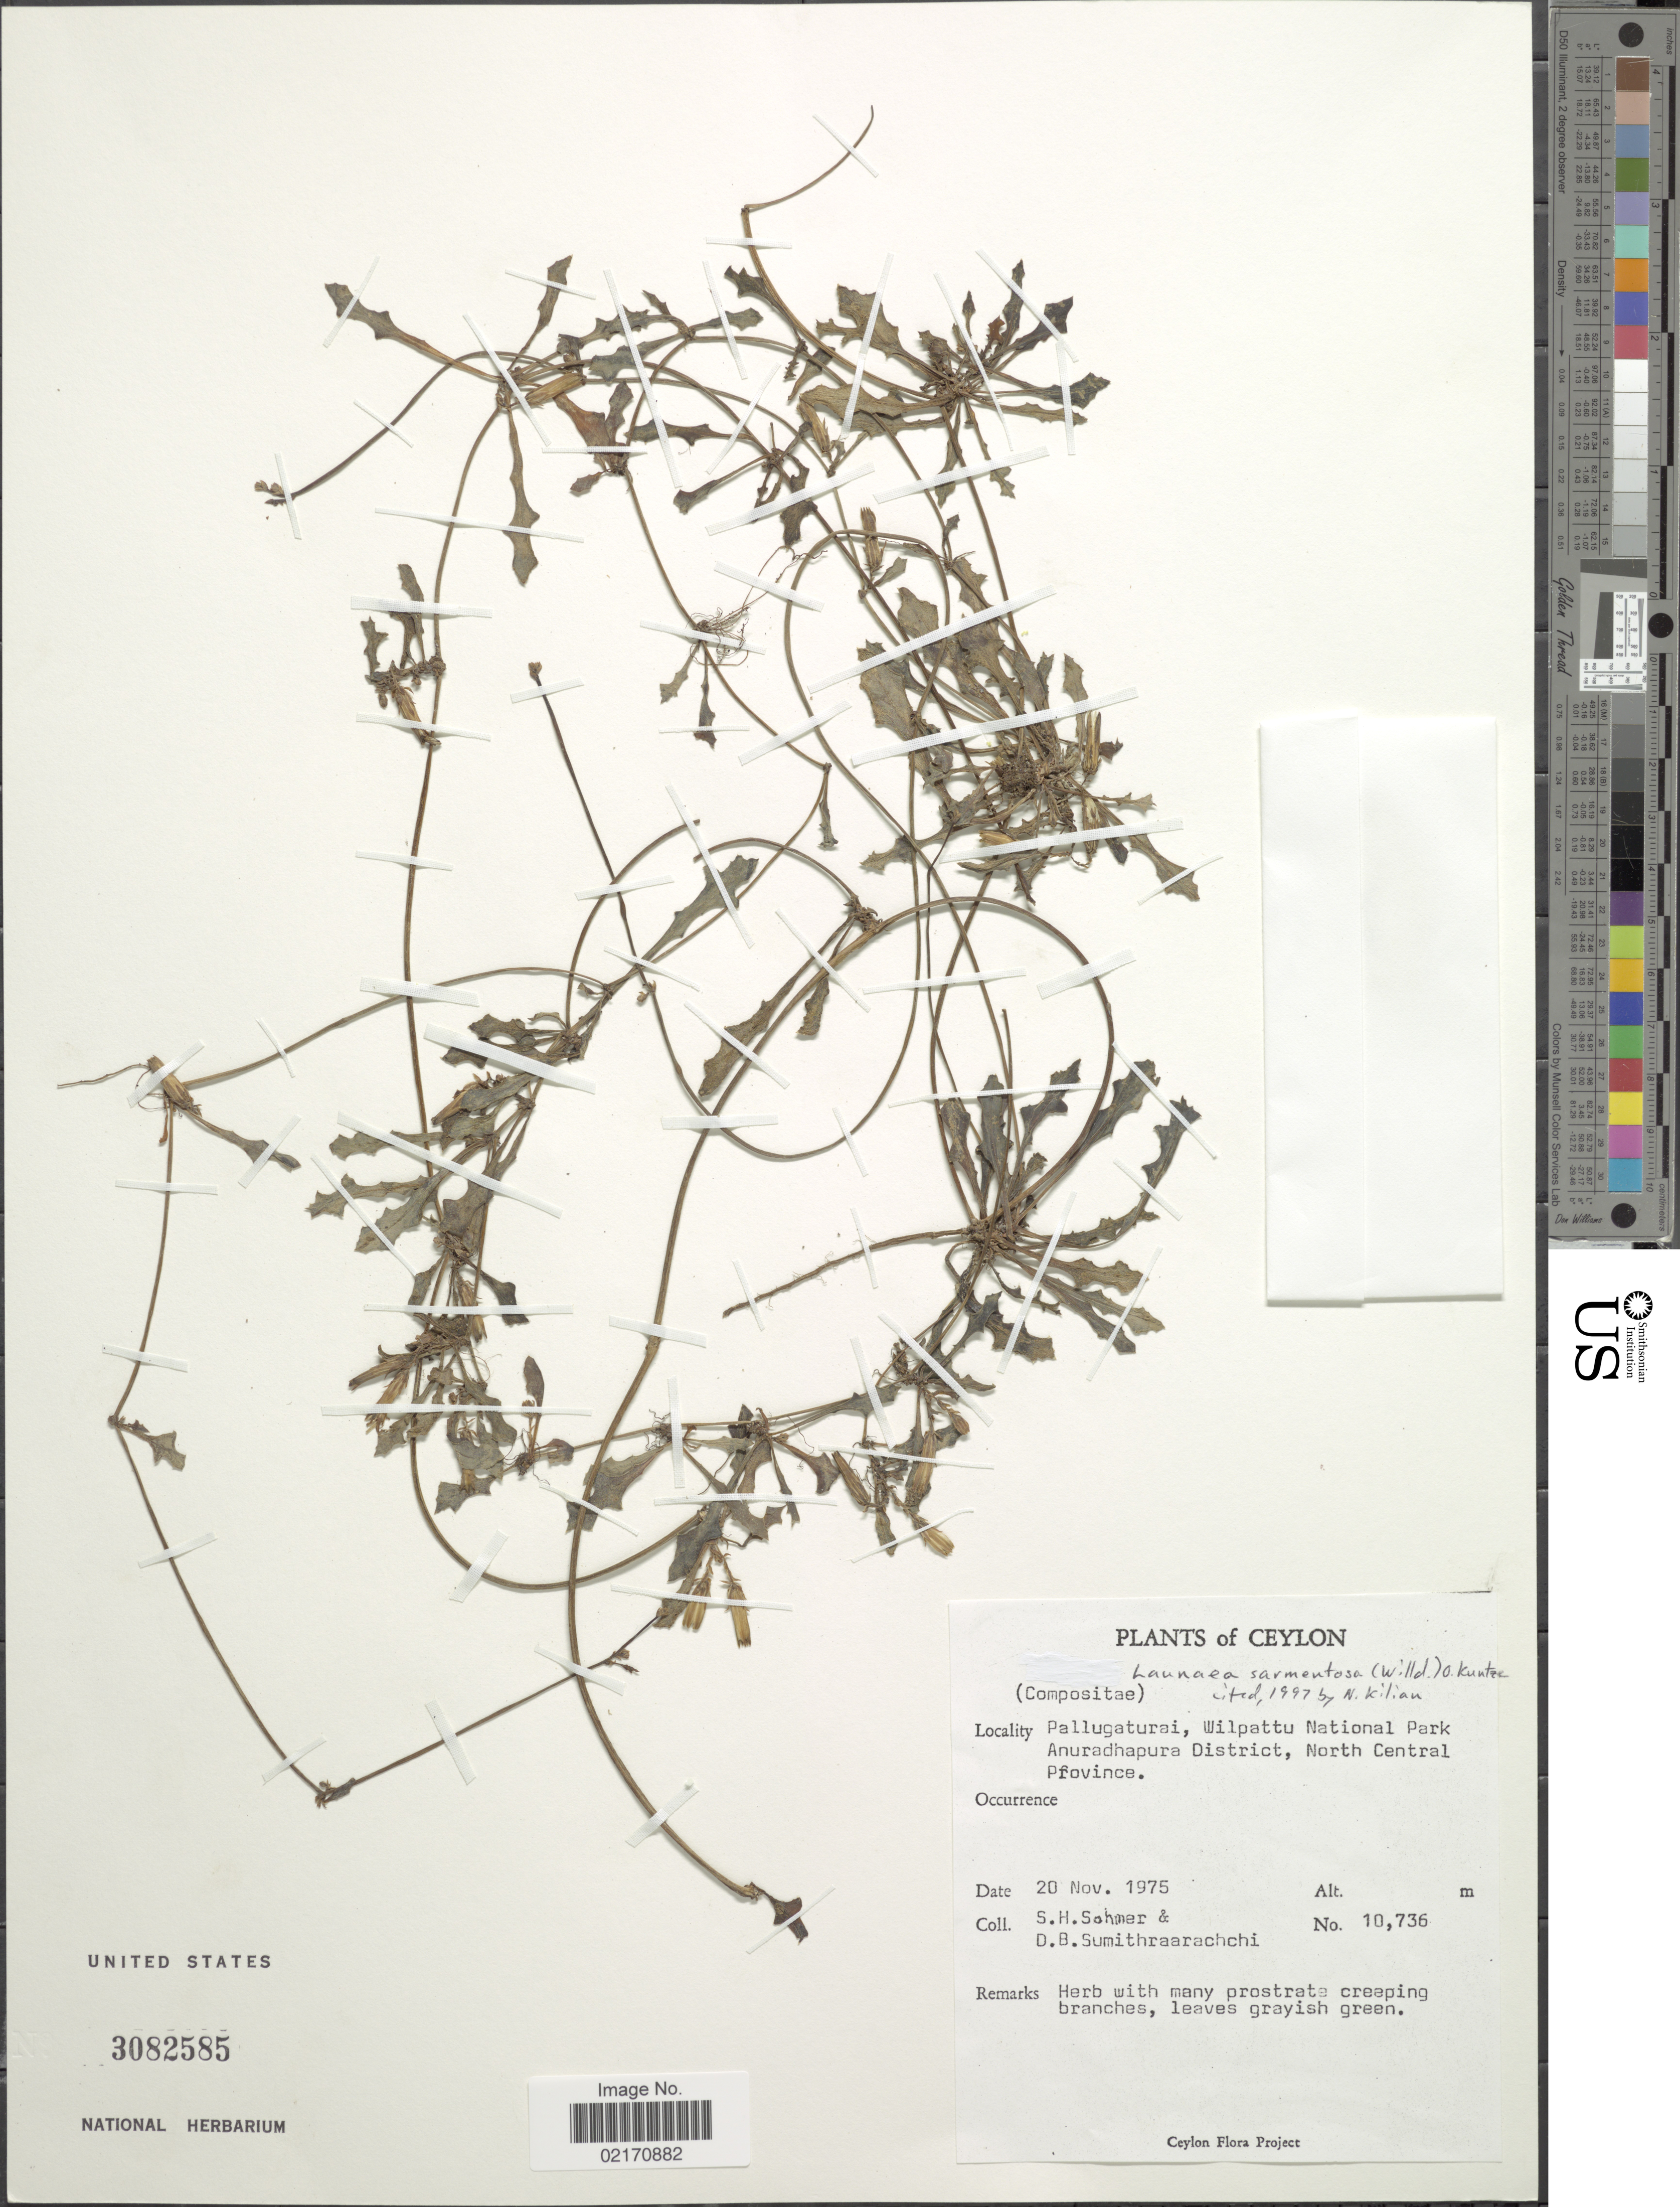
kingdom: Plantae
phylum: Tracheophyta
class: Magnoliopsida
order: Asterales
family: Asteraceae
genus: Launaea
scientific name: Launaea sarmentosa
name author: (Willd.) Kuntze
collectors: S. H. Sohmer & D. B. Sumithraarachchi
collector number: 10736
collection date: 1975-11-20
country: Sri Lanka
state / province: North Central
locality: Ceylon, Pallugaturai, Wilpattu National Park, Anuradhapura District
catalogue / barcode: US 3082585